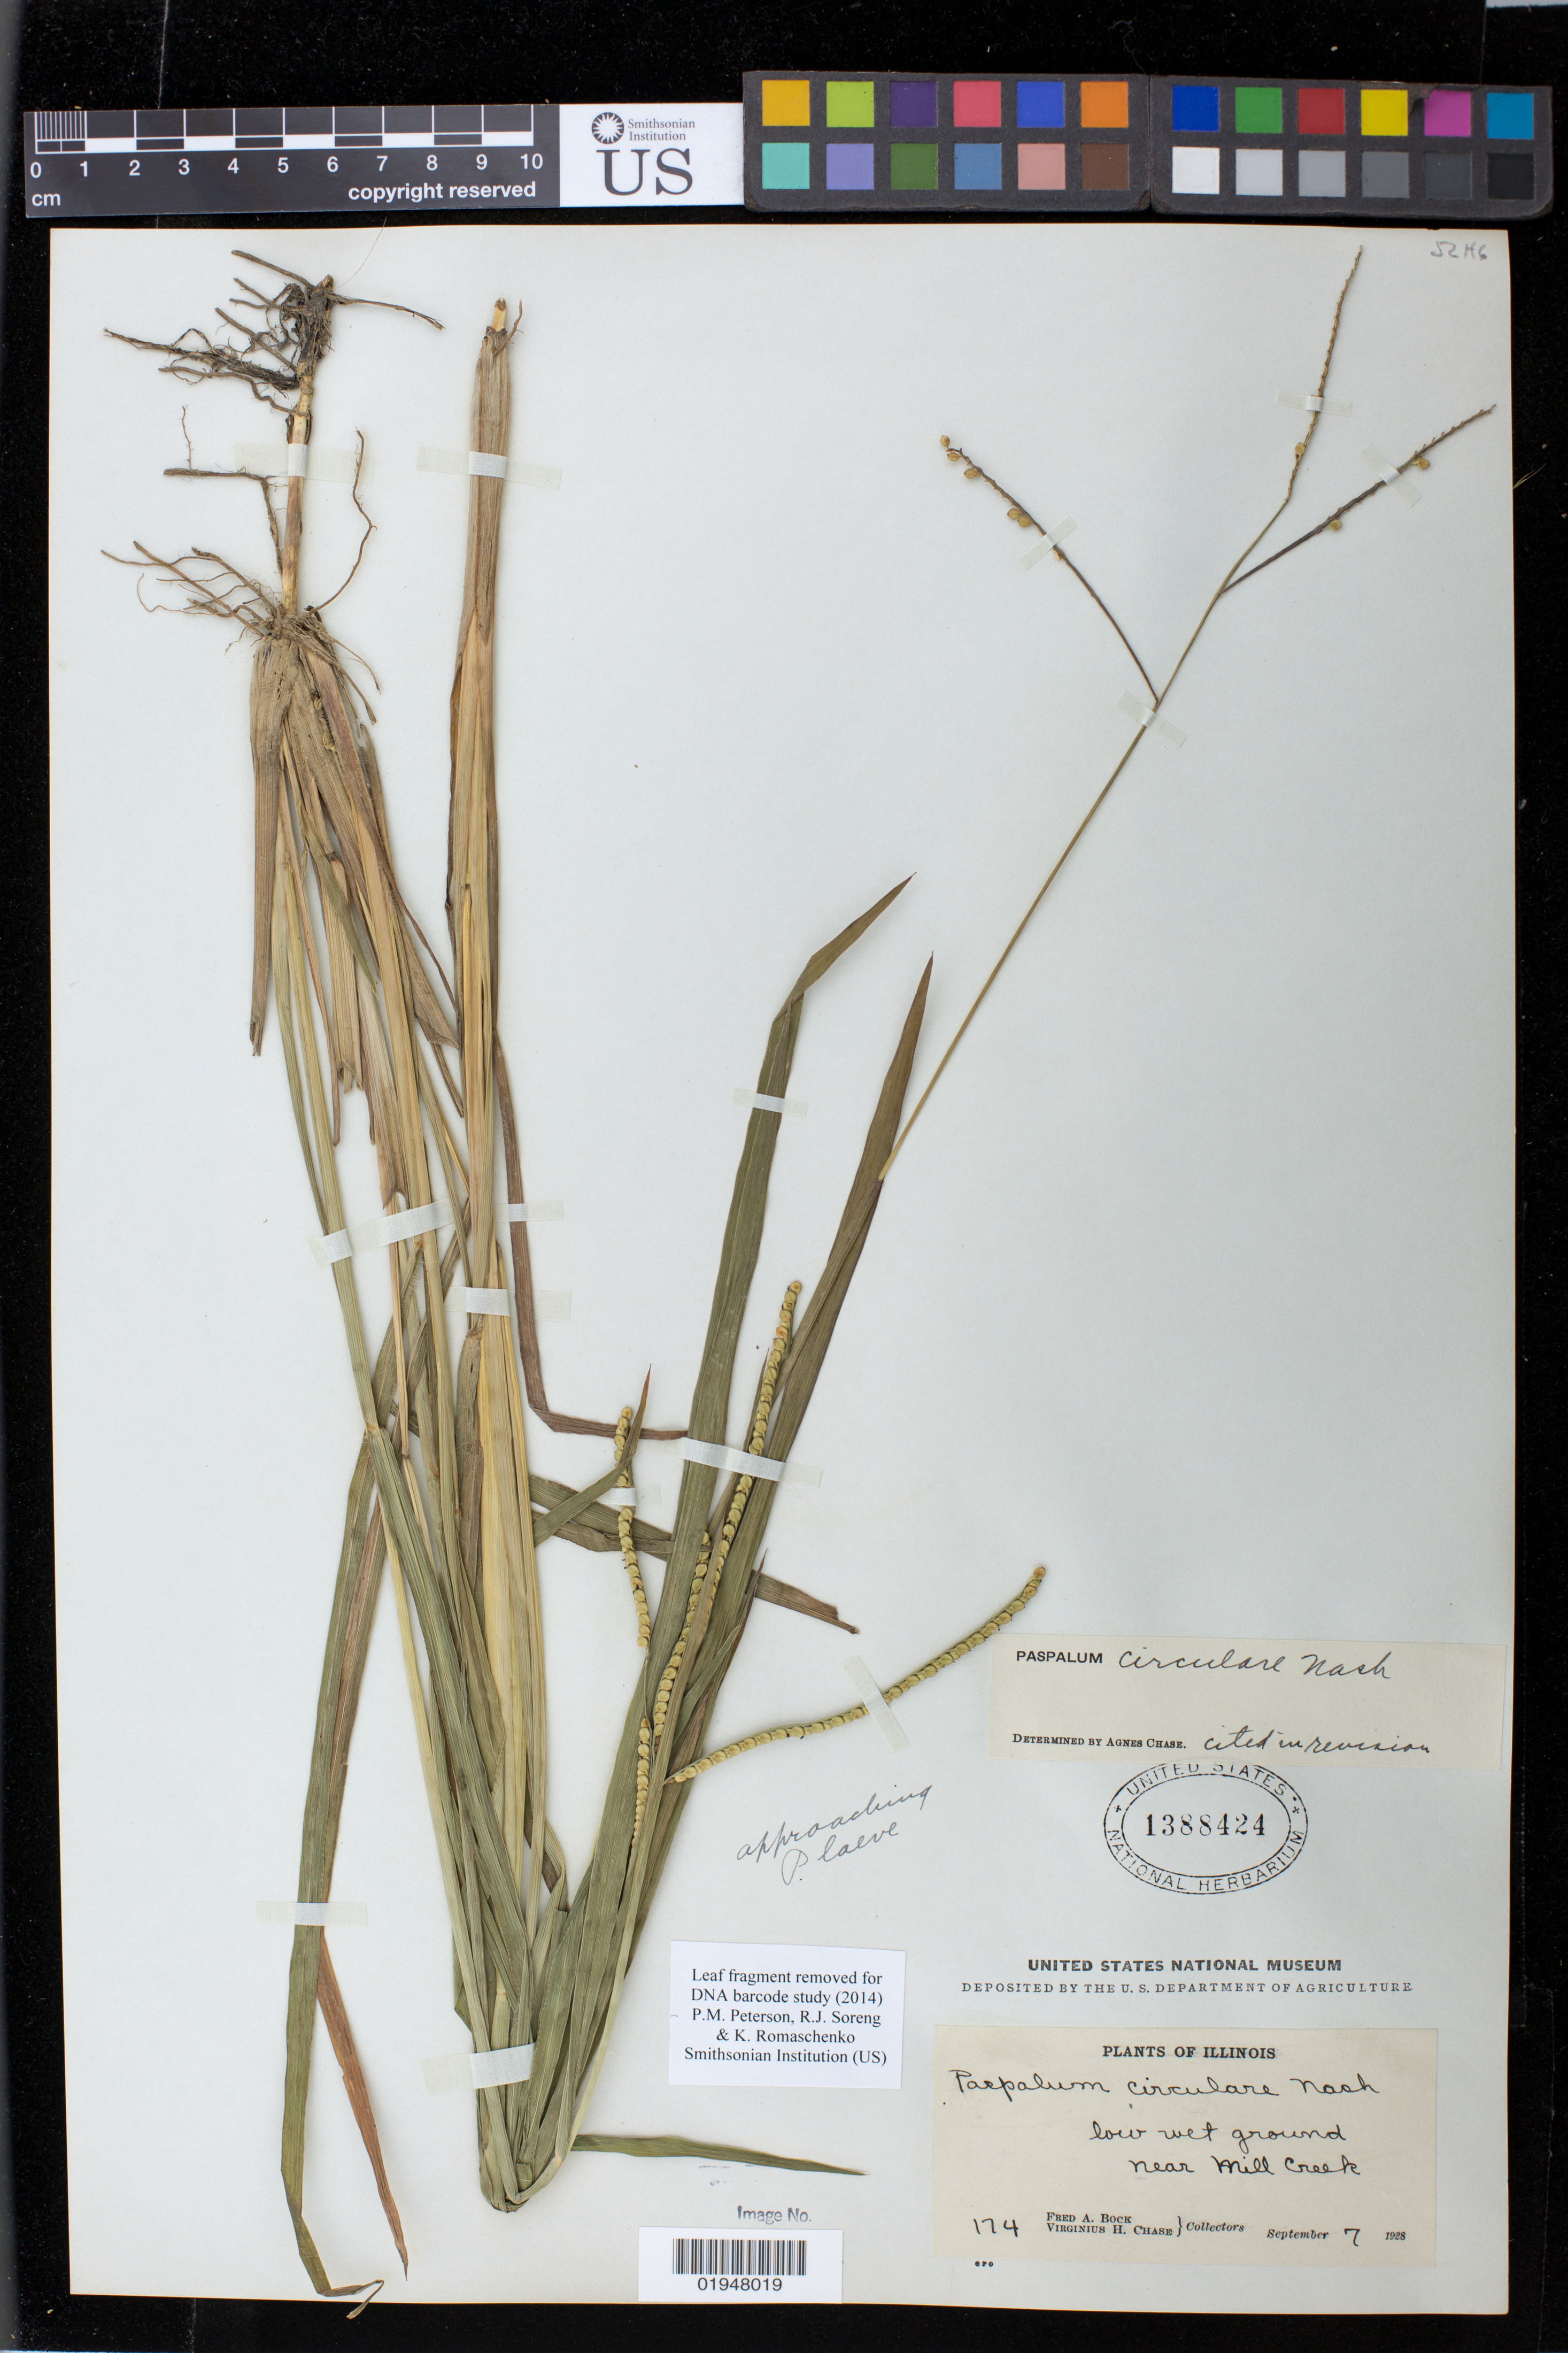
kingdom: Plantae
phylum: Tracheophyta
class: Liliopsida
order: Poales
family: Poaceae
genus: Paspalum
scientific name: Paspalum circulare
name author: Nash in Britton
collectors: F. Bock & V. H. Chase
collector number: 174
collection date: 1928-09-07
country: United States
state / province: Illinois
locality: near Mill Creek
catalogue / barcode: US 1388424